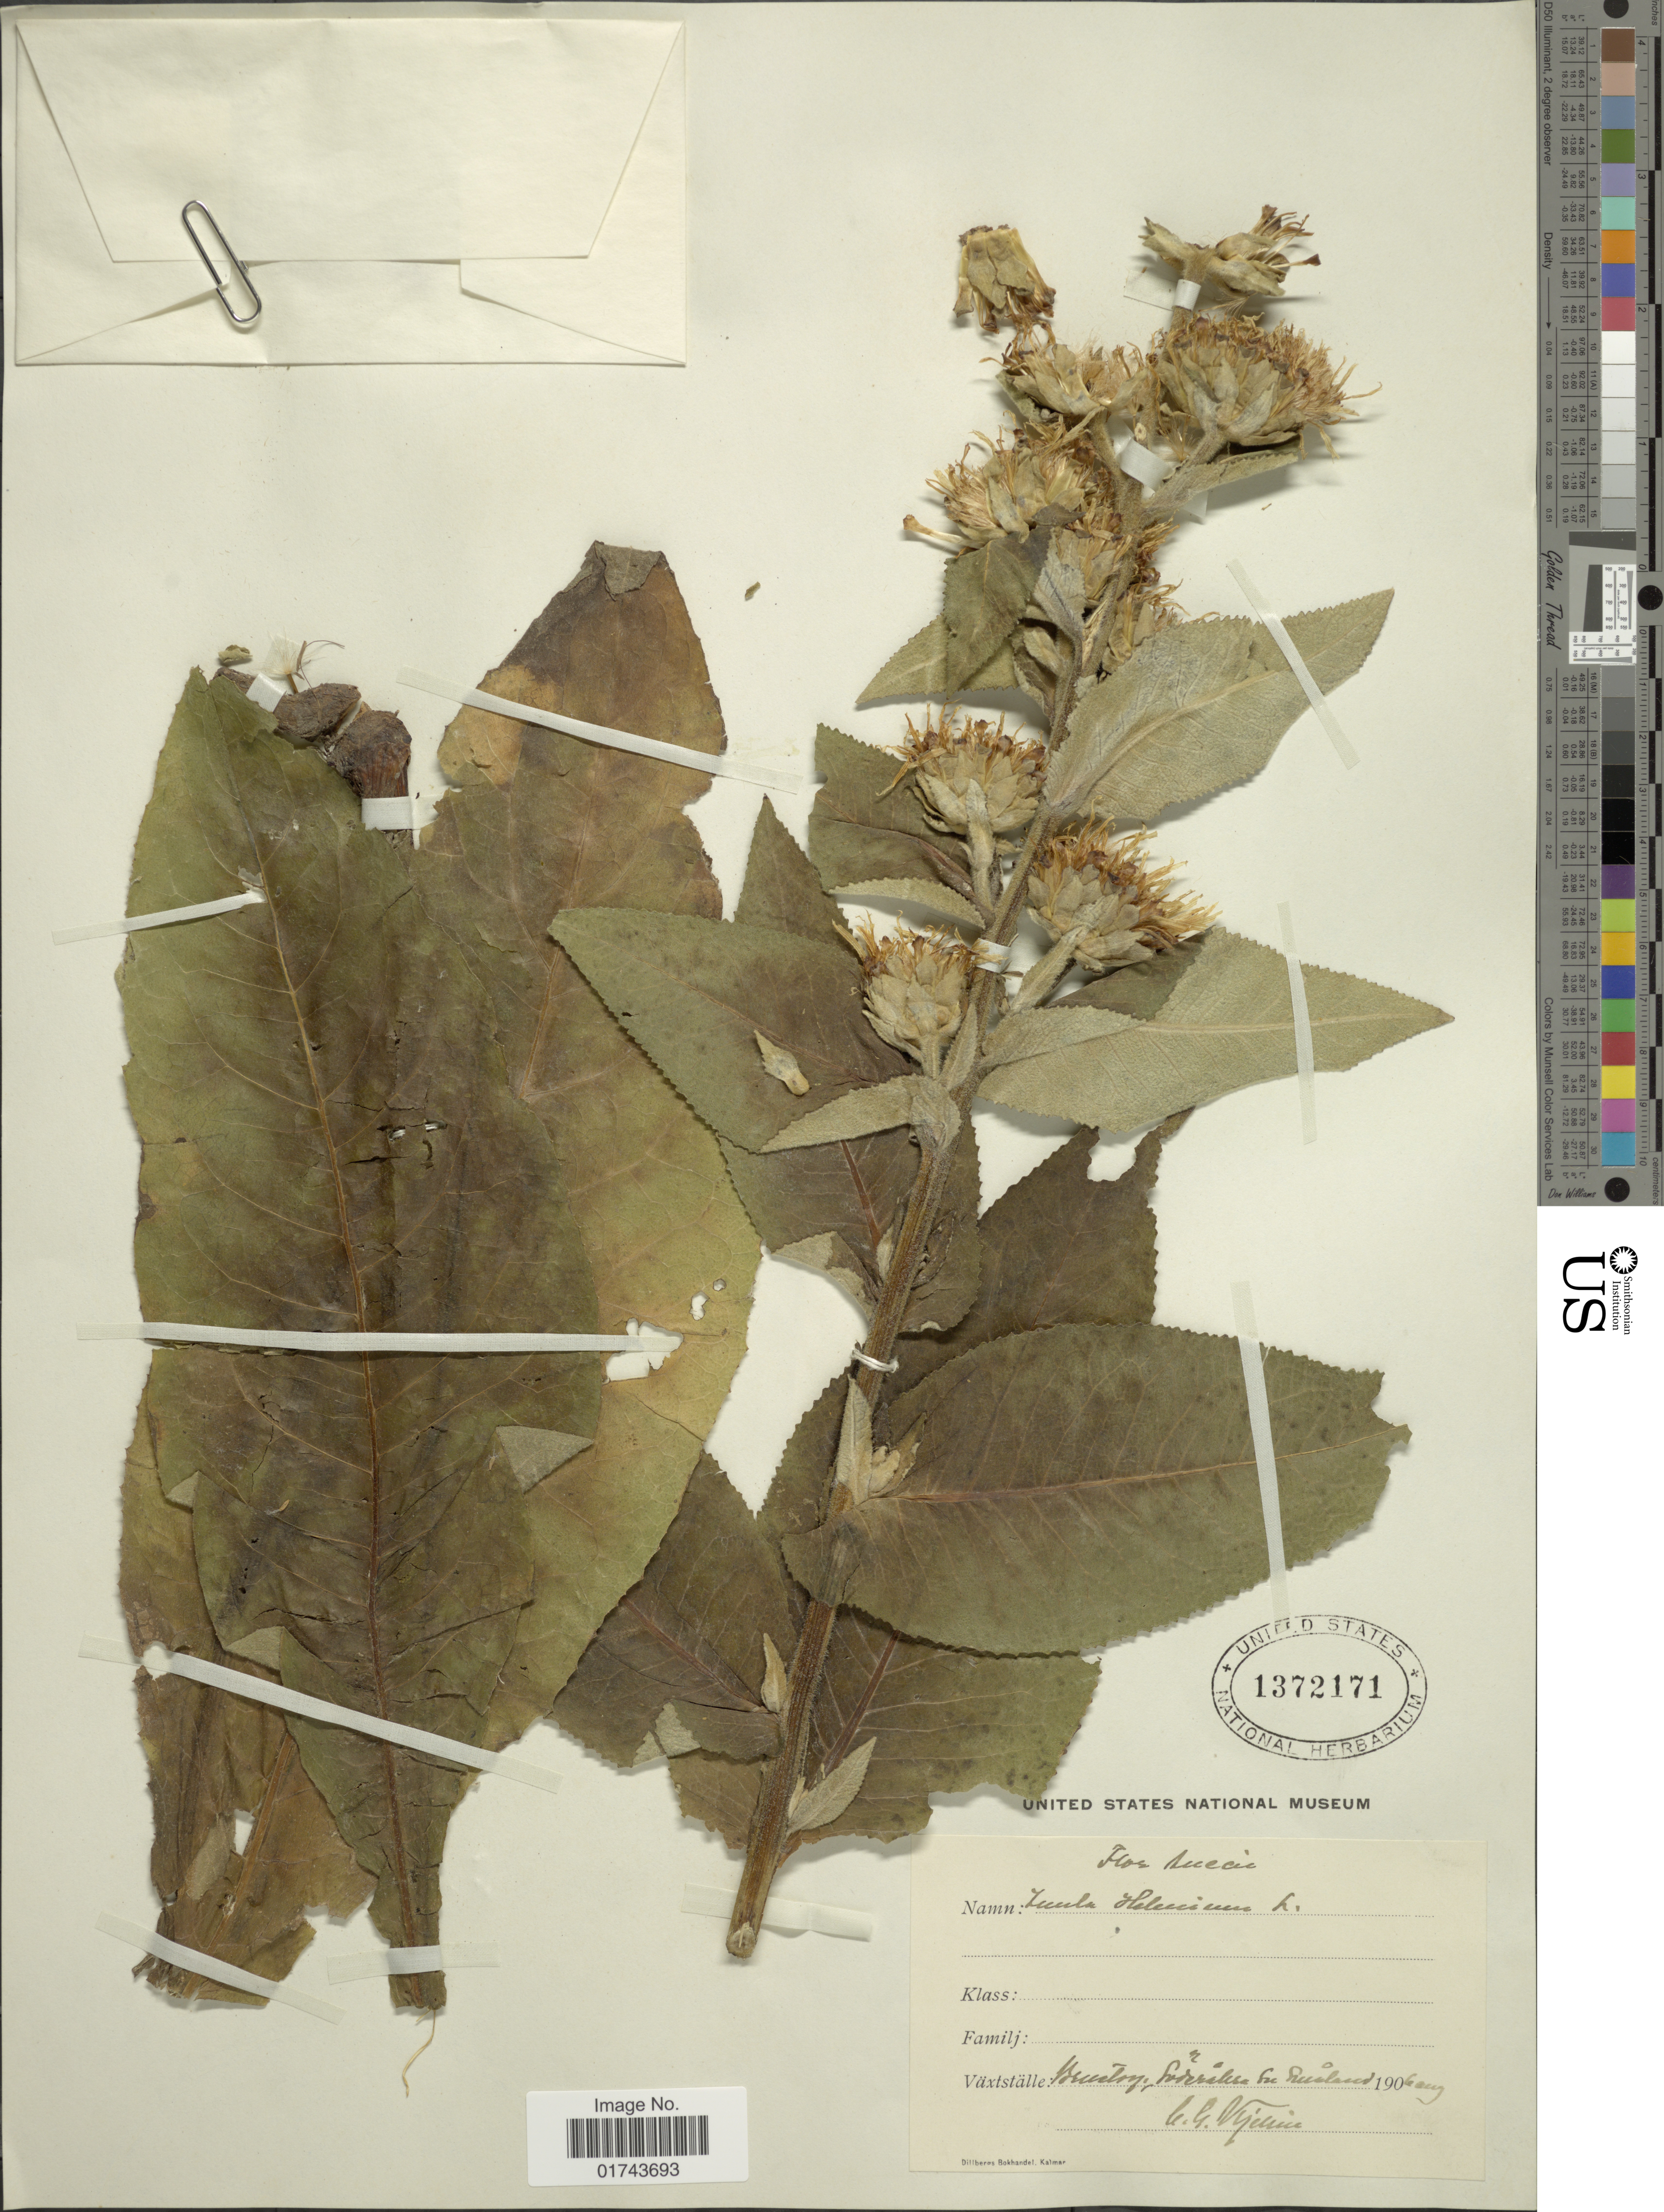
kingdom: Plantae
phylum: Tracheophyta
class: Magnoliopsida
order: Asterales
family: Asteraceae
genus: Inula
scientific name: Inula helenium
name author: L.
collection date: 1906-08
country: Sweden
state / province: Kalmar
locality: Söderåkra sn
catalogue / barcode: US 1372171